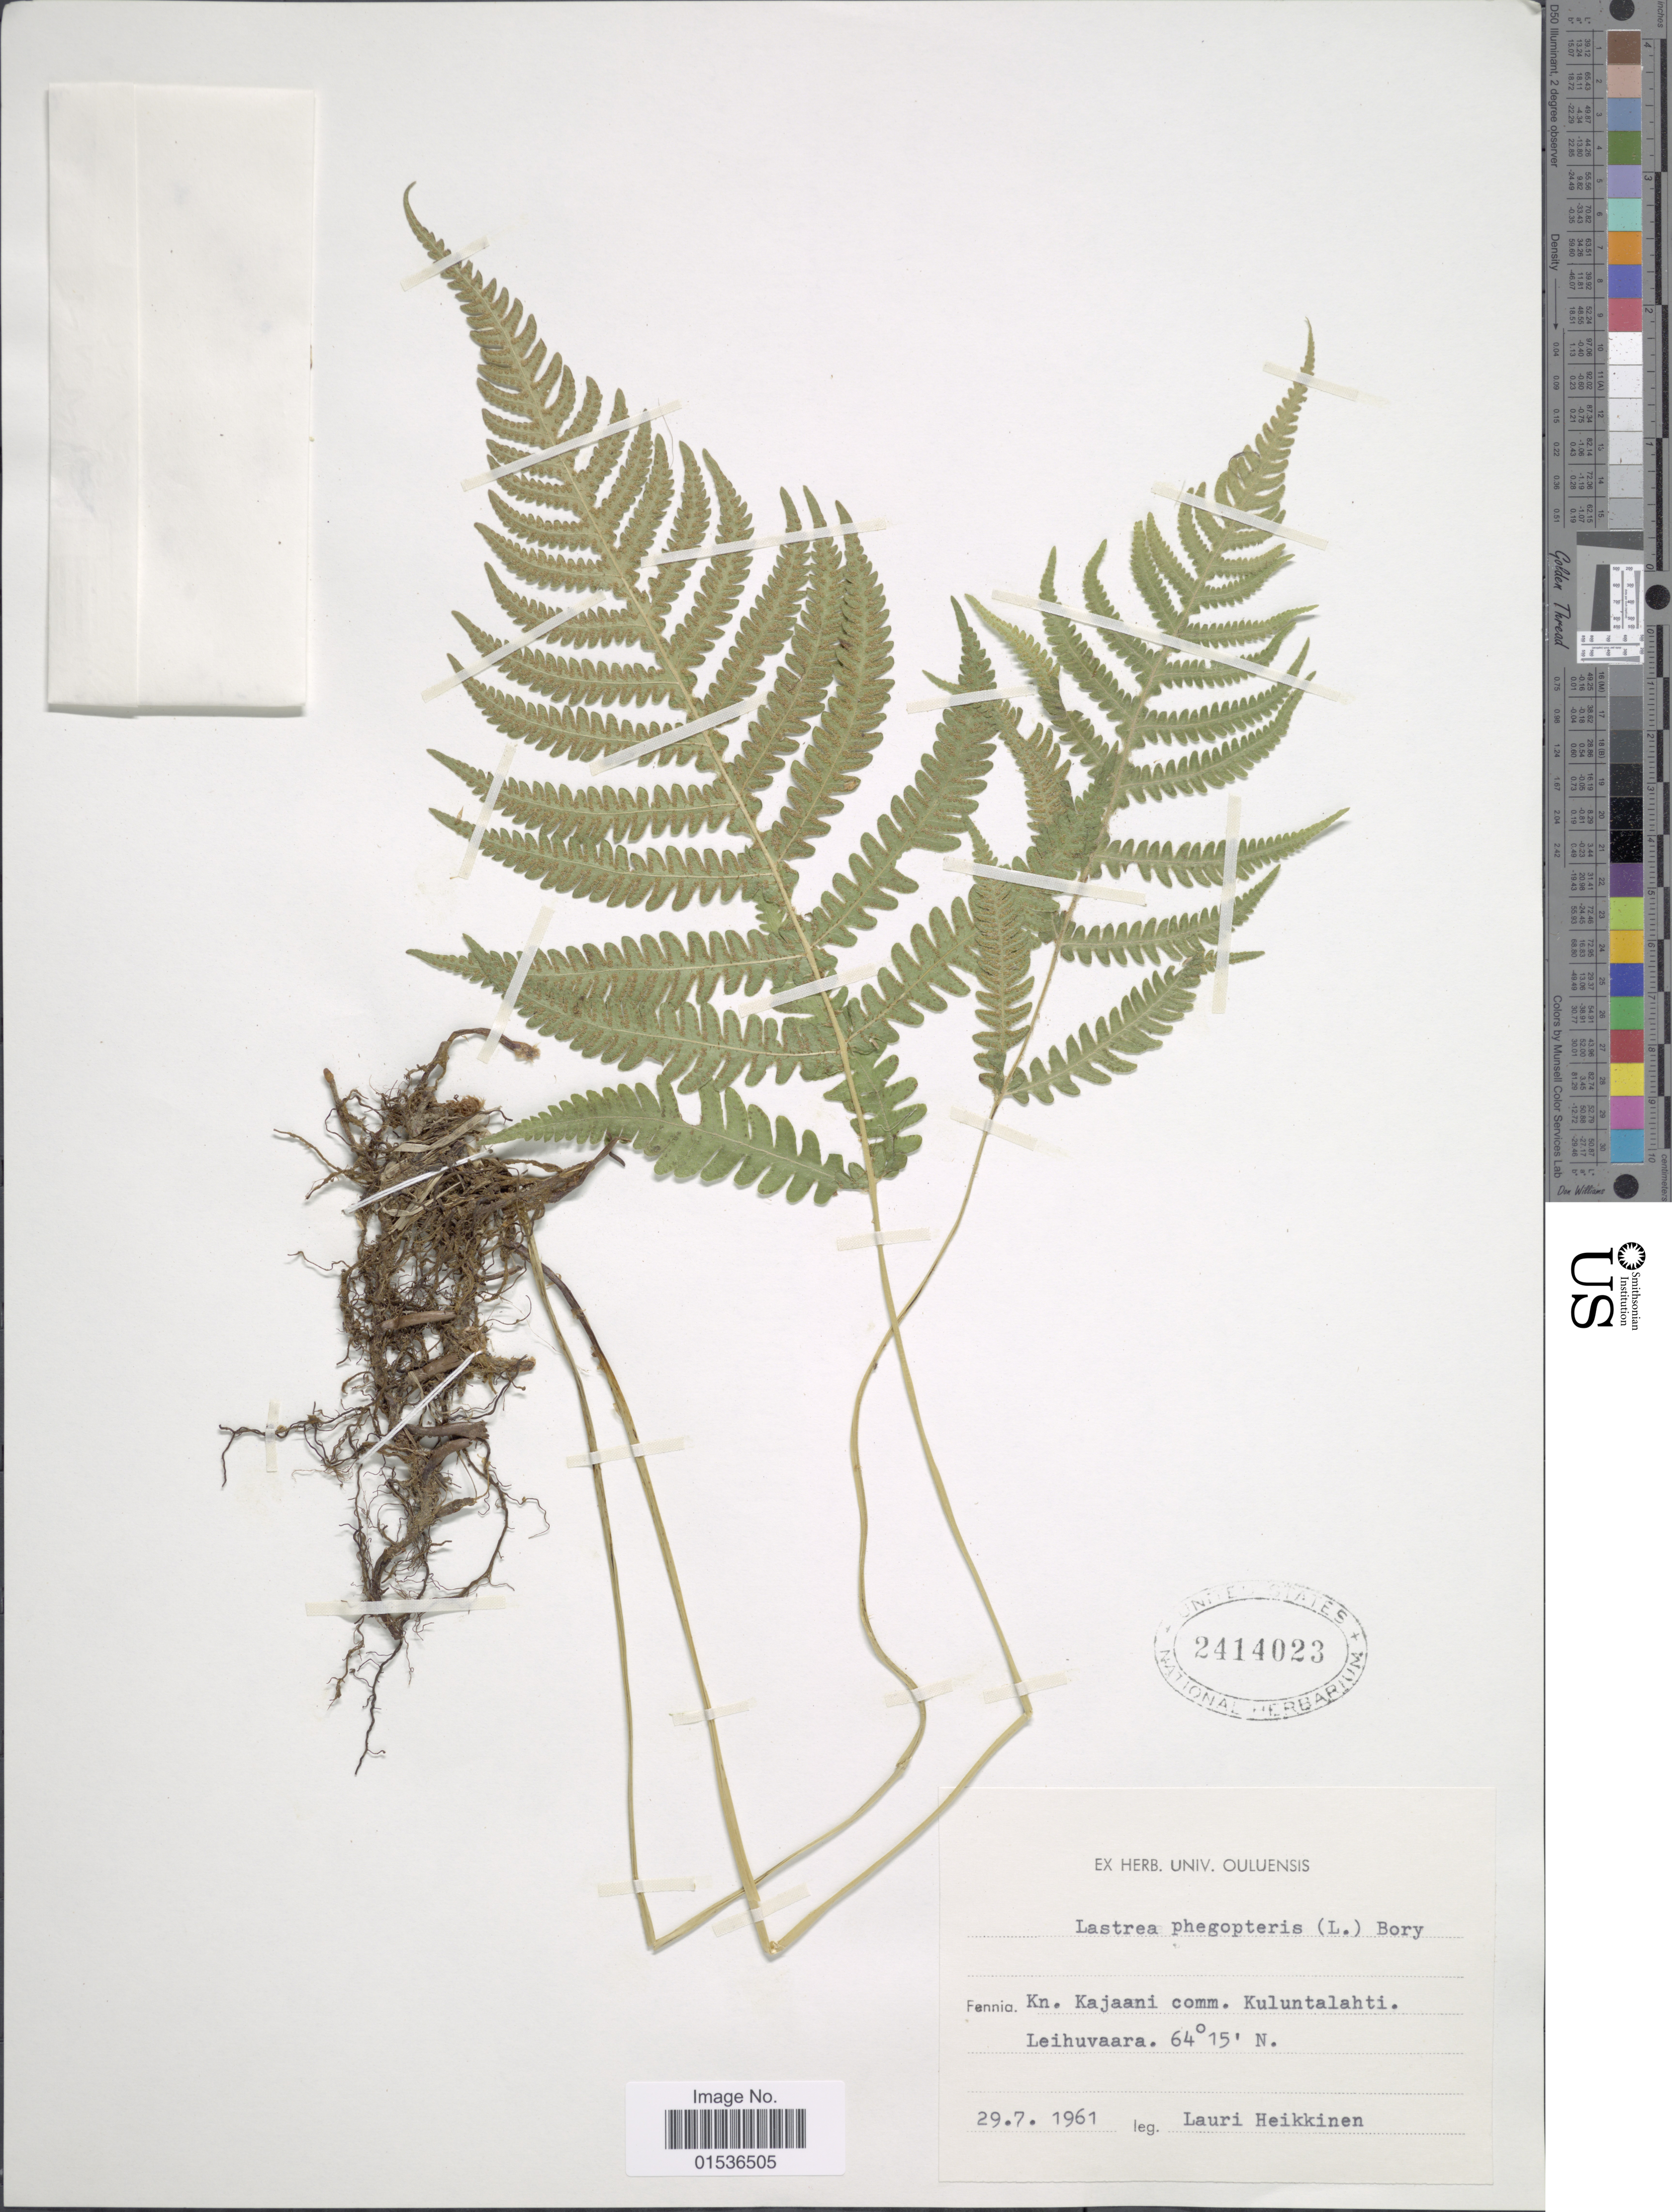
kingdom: Plantae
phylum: Tracheophyta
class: Polypodiopsida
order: Polypodiales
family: Thelypteridaceae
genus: Phegopteris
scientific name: Phegopteris connectilis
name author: (Michx.) Watt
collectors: L. Heikkinen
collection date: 1961-07-29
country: Finland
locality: Fennia, Kn. Kajaani comm. Kuluntalahti, Leihuvaara.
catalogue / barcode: US 2414023